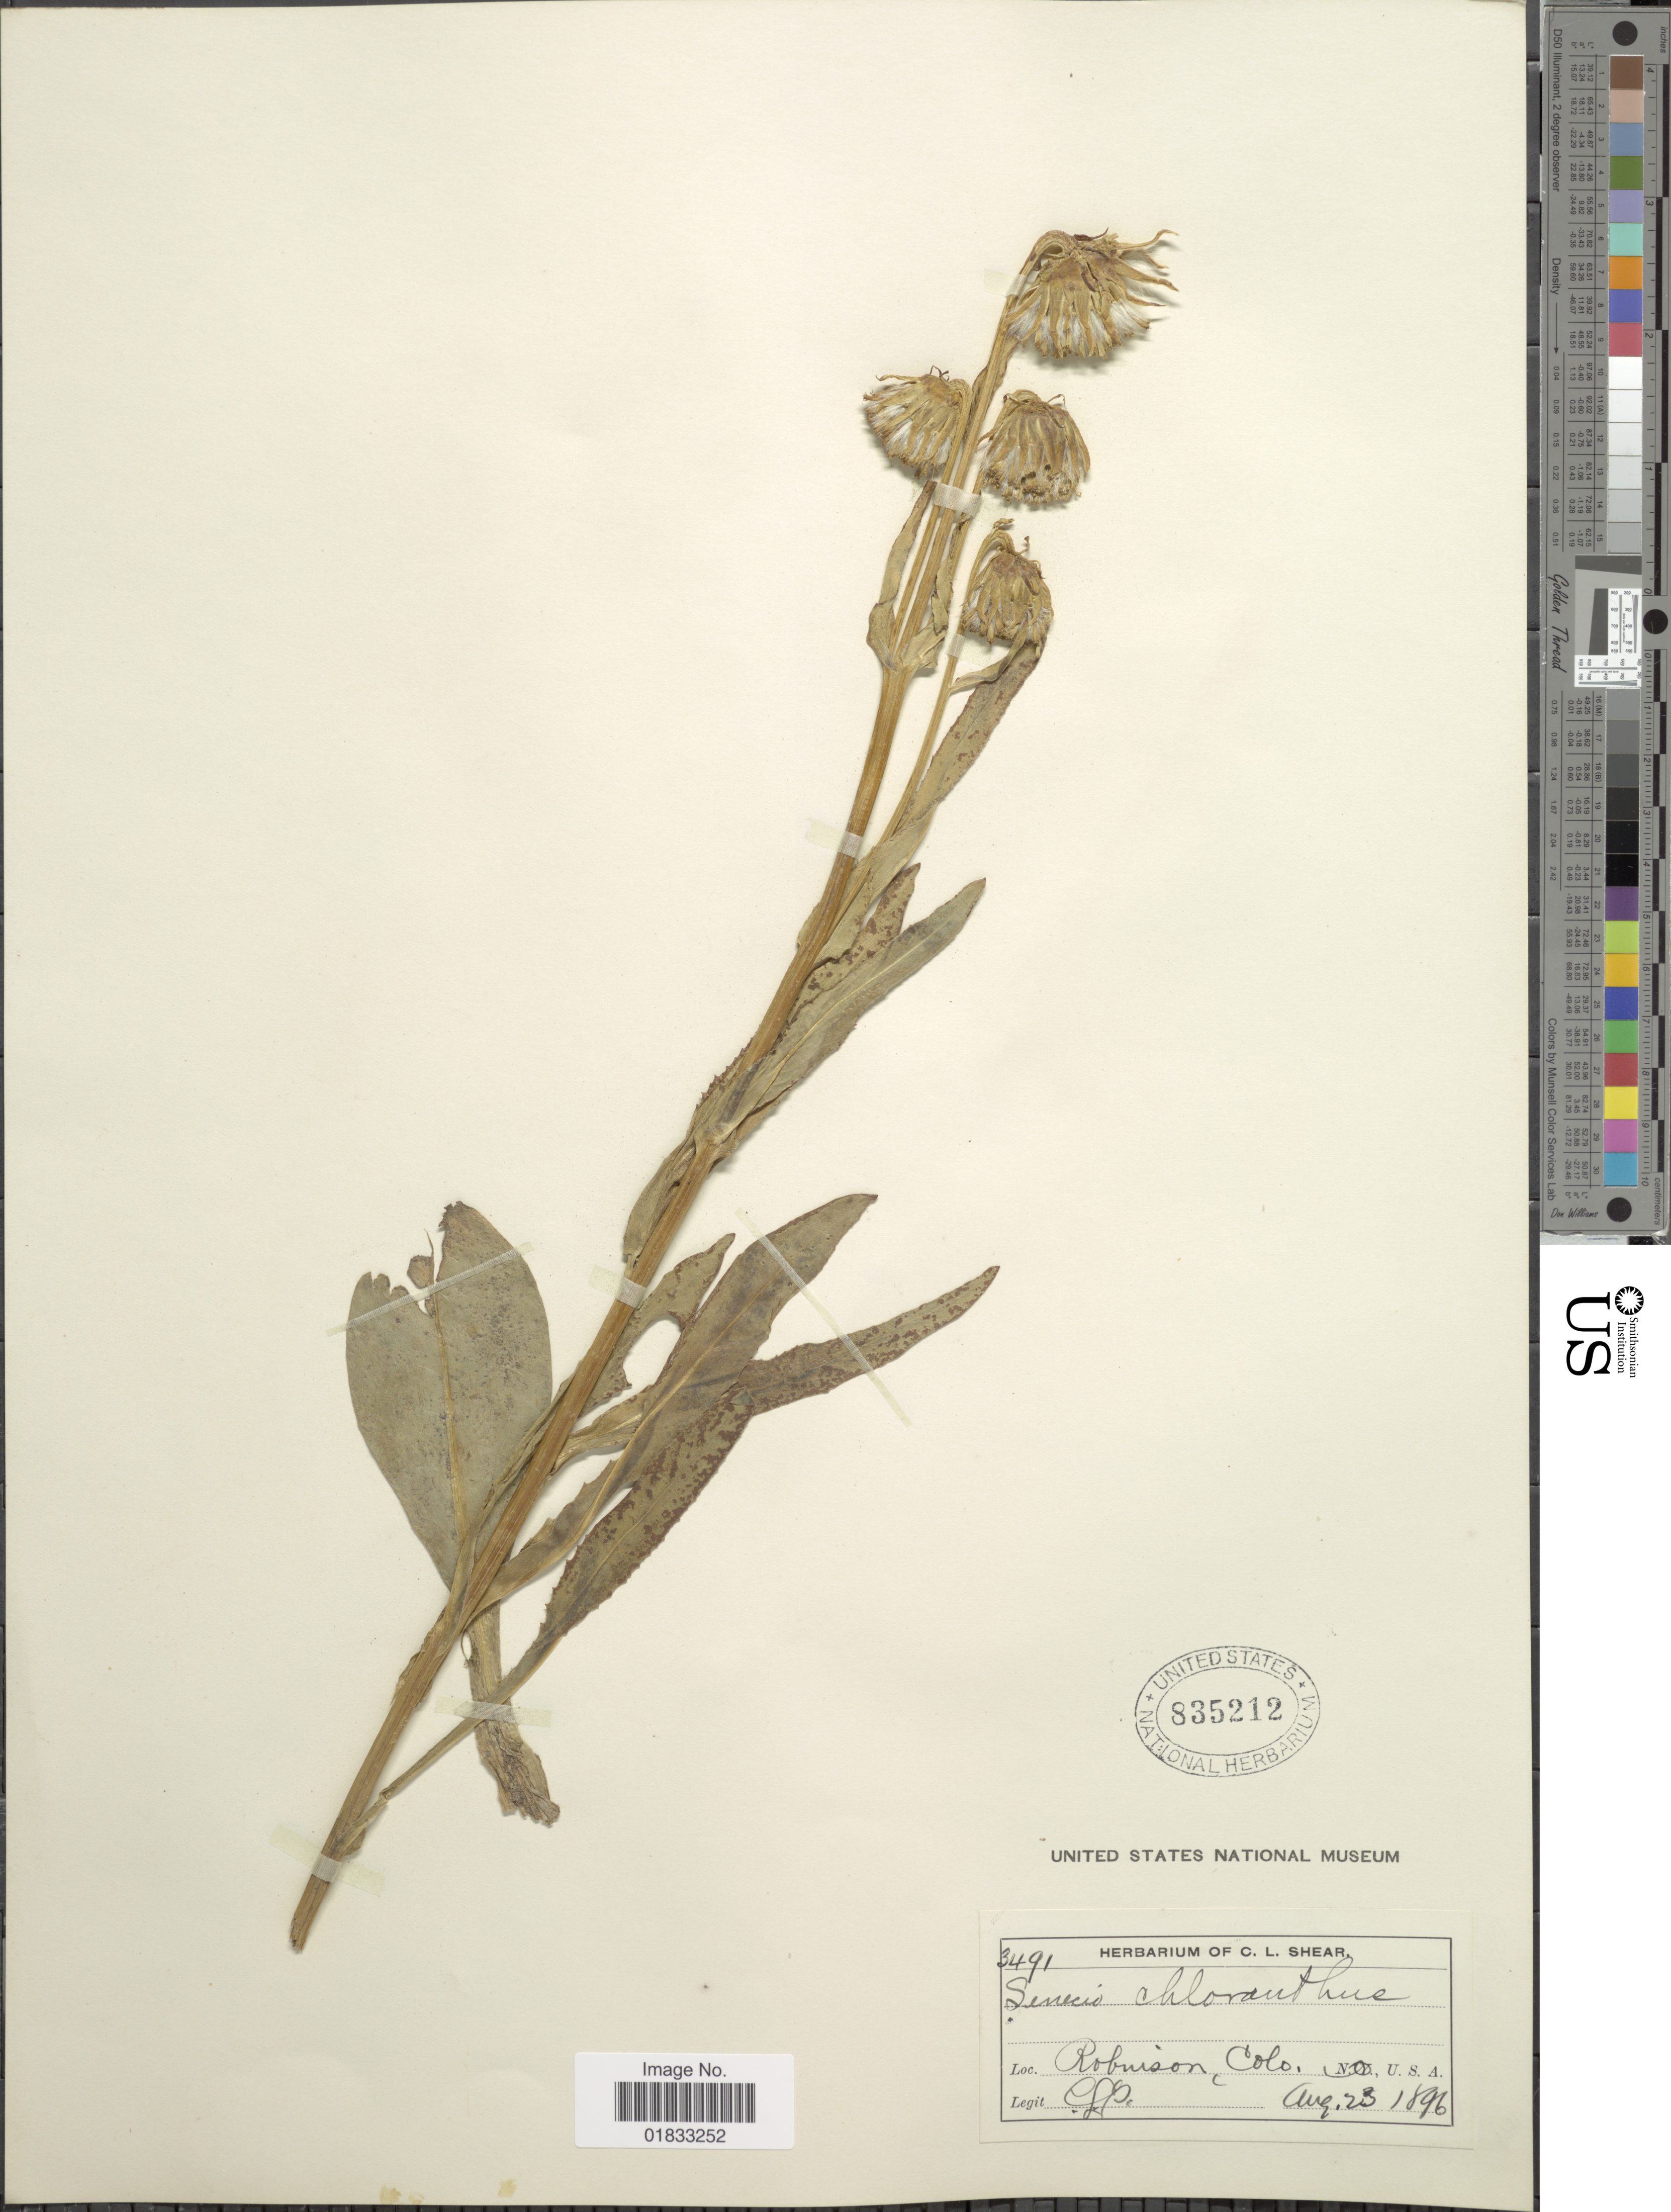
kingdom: Plantae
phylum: Tracheophyta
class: Magnoliopsida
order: Asterales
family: Asteraceae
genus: Senecio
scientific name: Senecio chloranthus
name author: Greene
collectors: C. L. Shear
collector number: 3491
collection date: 1896-08-23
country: United States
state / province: Colorado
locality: Robinson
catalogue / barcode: US 835212